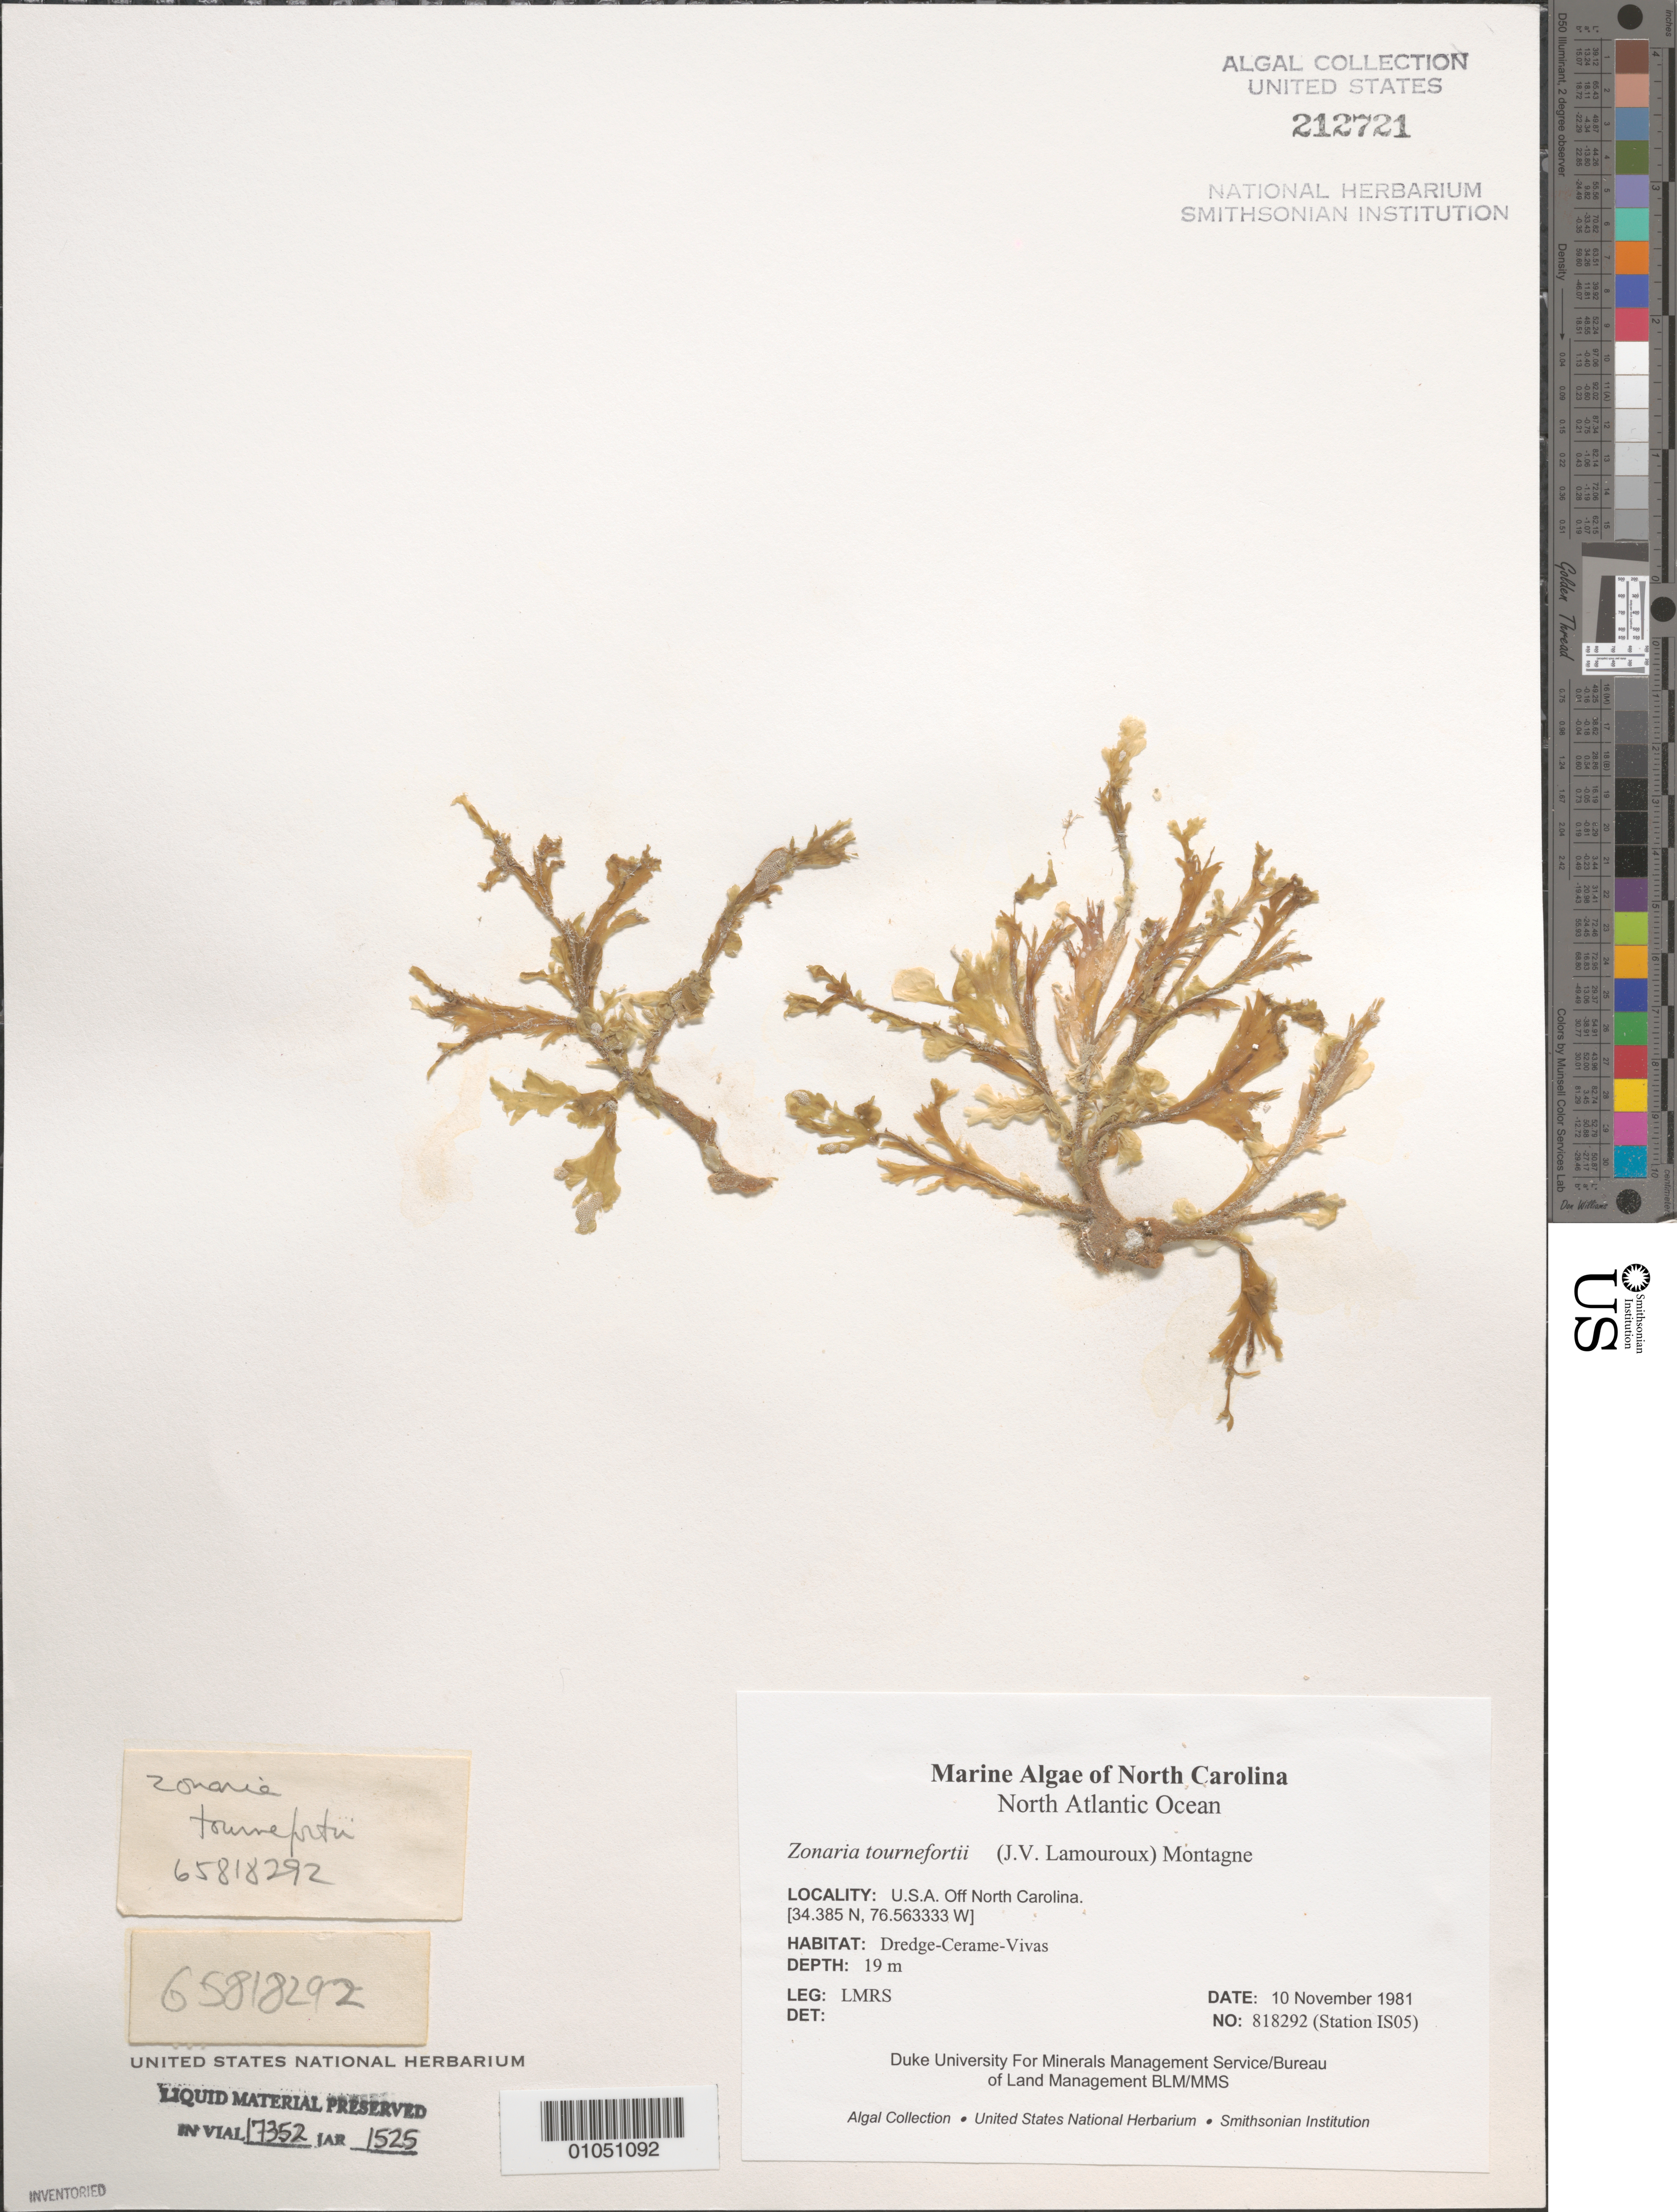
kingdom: Chromista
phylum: Ochrophyta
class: Phaeophyceae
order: Dictyotales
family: Dictyotaceae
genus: Zonaria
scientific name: Zonaria tournefortii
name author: (J.V.Lamouroux) Mont.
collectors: LMRS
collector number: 818292 (Station IS05)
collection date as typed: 10 Nov 1981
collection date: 1981-11-10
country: United States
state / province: North Carolina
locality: North Atlantic Ocean off North Carolina coast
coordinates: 34.385 N, 76.563333 W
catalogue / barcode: US 212721